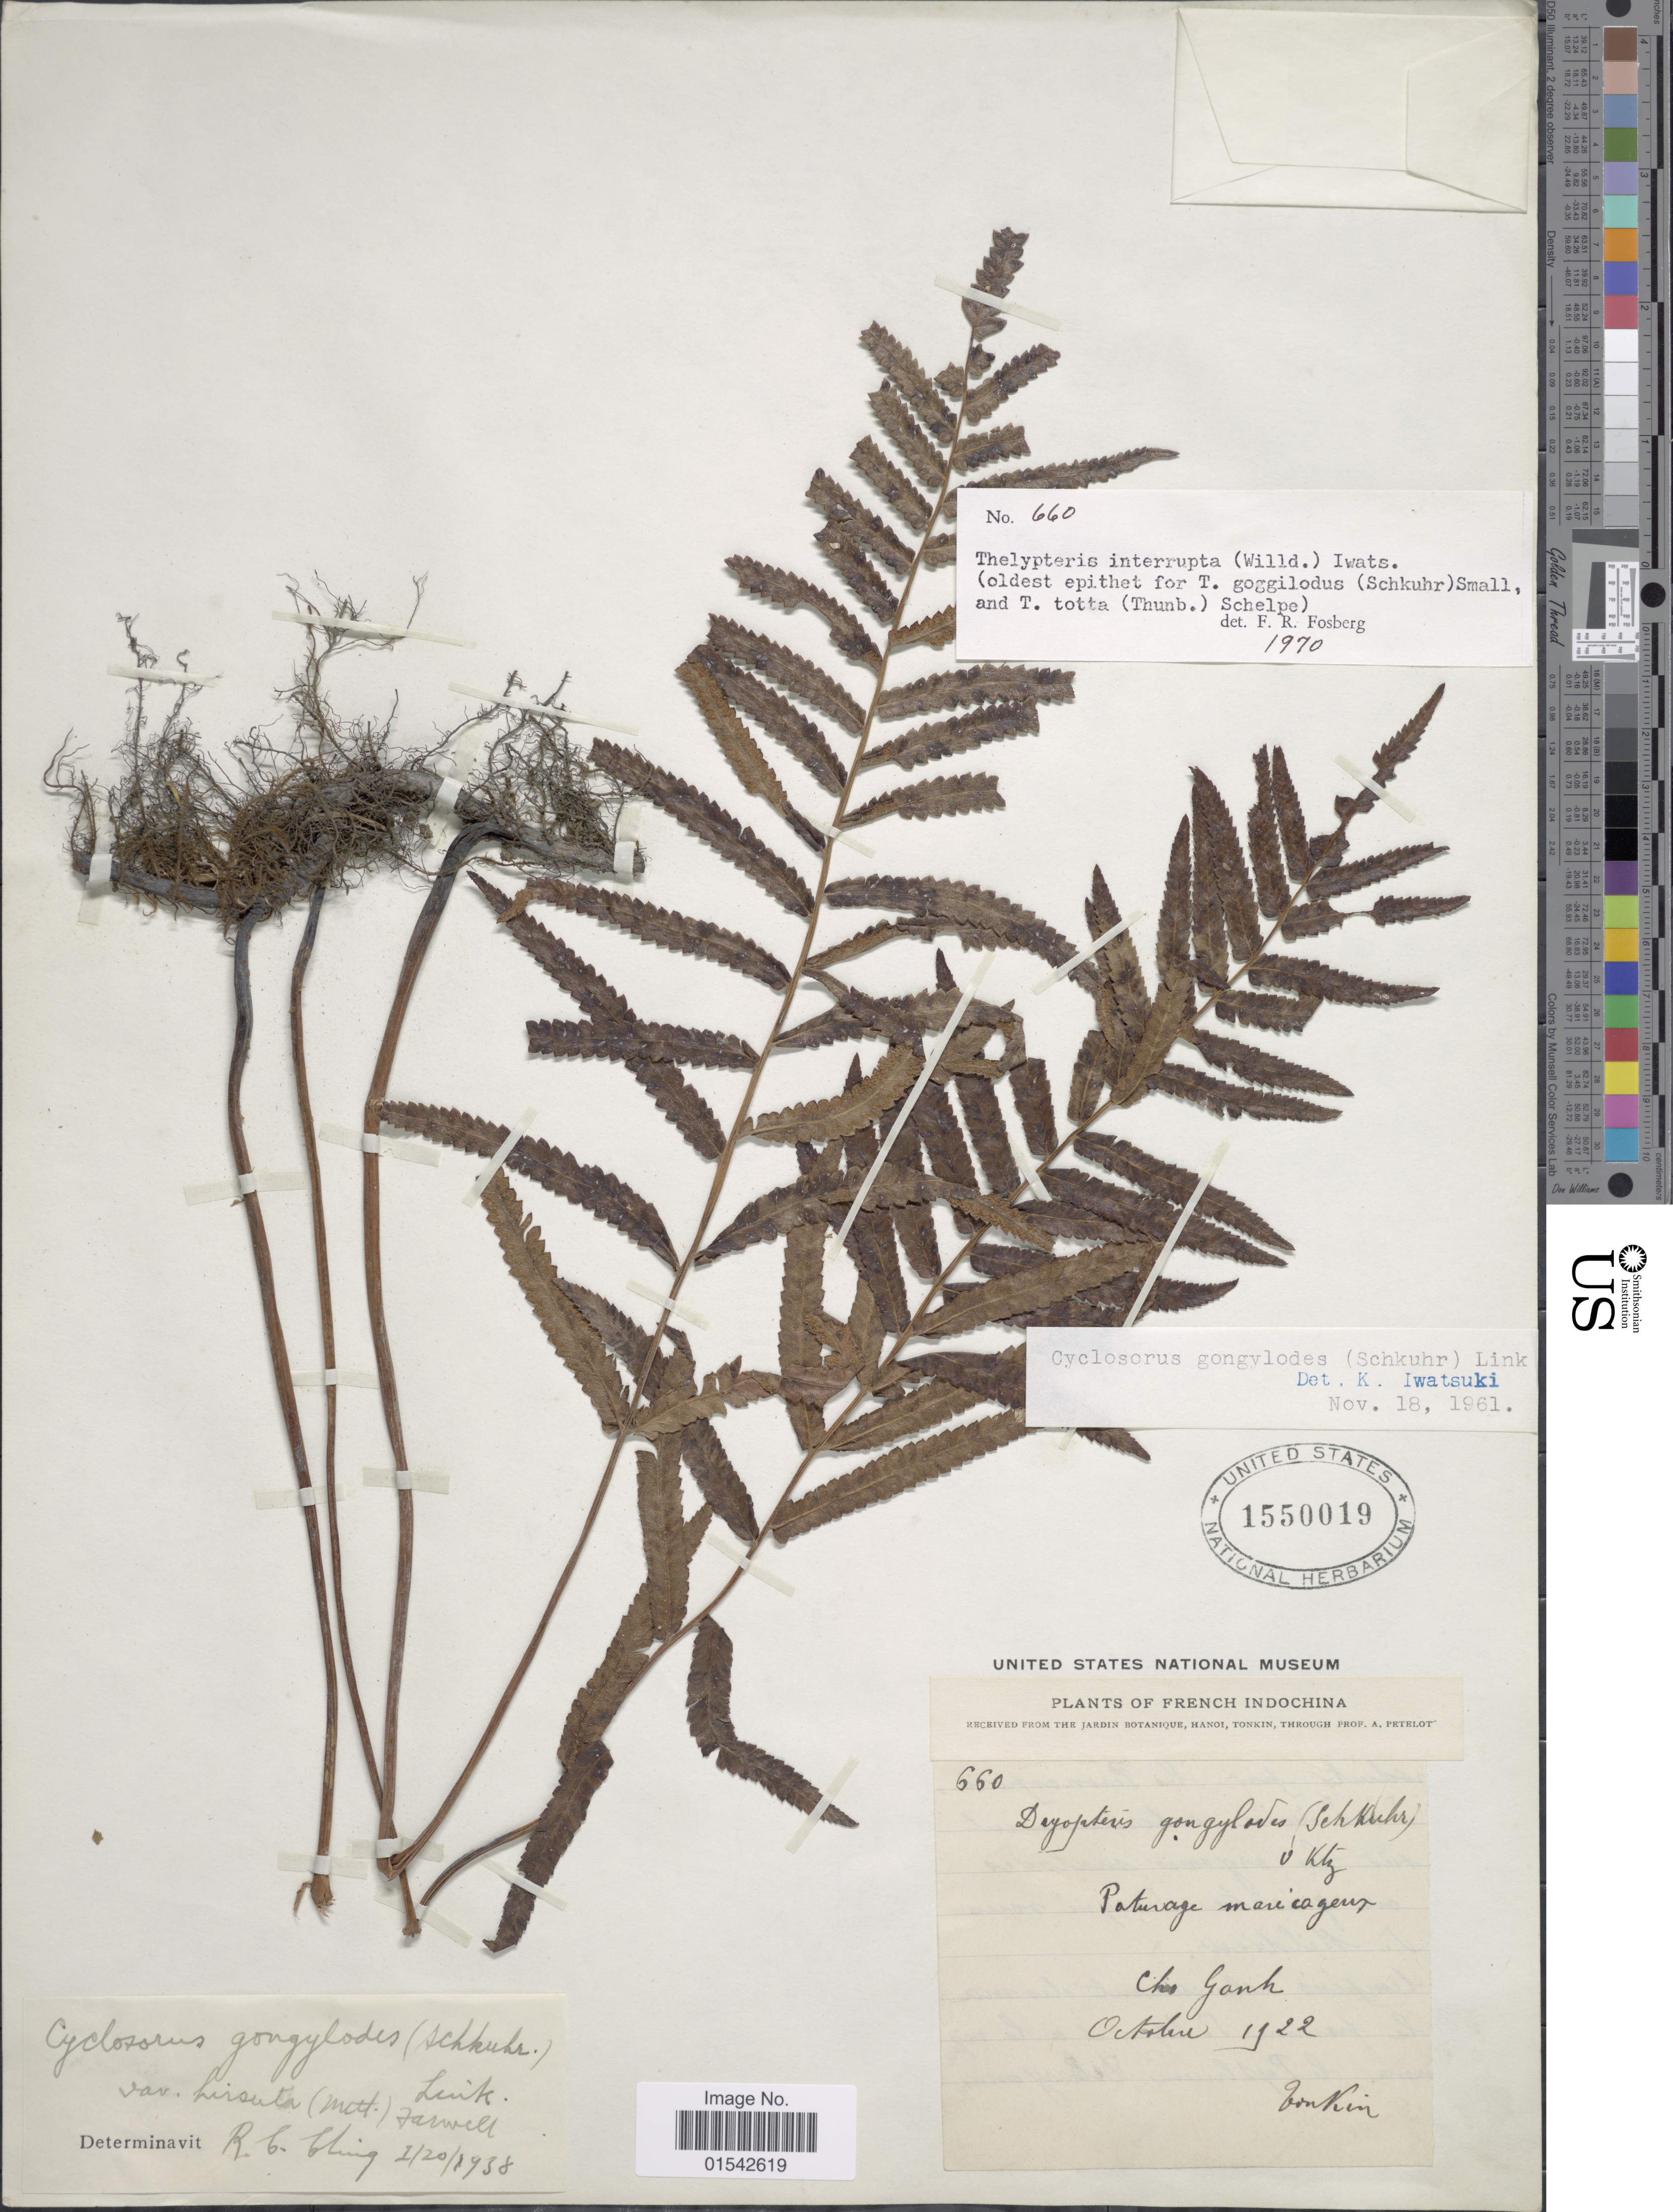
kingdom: Plantae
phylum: Tracheophyta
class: Polypodiopsida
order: Polypodiales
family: Thelypteridaceae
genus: Cyclosorus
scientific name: Cyclosorus interruptus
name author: (Willd.) H. Itô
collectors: A. Petelot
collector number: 660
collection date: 1922-10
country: Vietnam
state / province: Ninh Binh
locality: Tonkin. Paturage marecageux, Cho Gank [interpreted]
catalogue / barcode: US 1550019